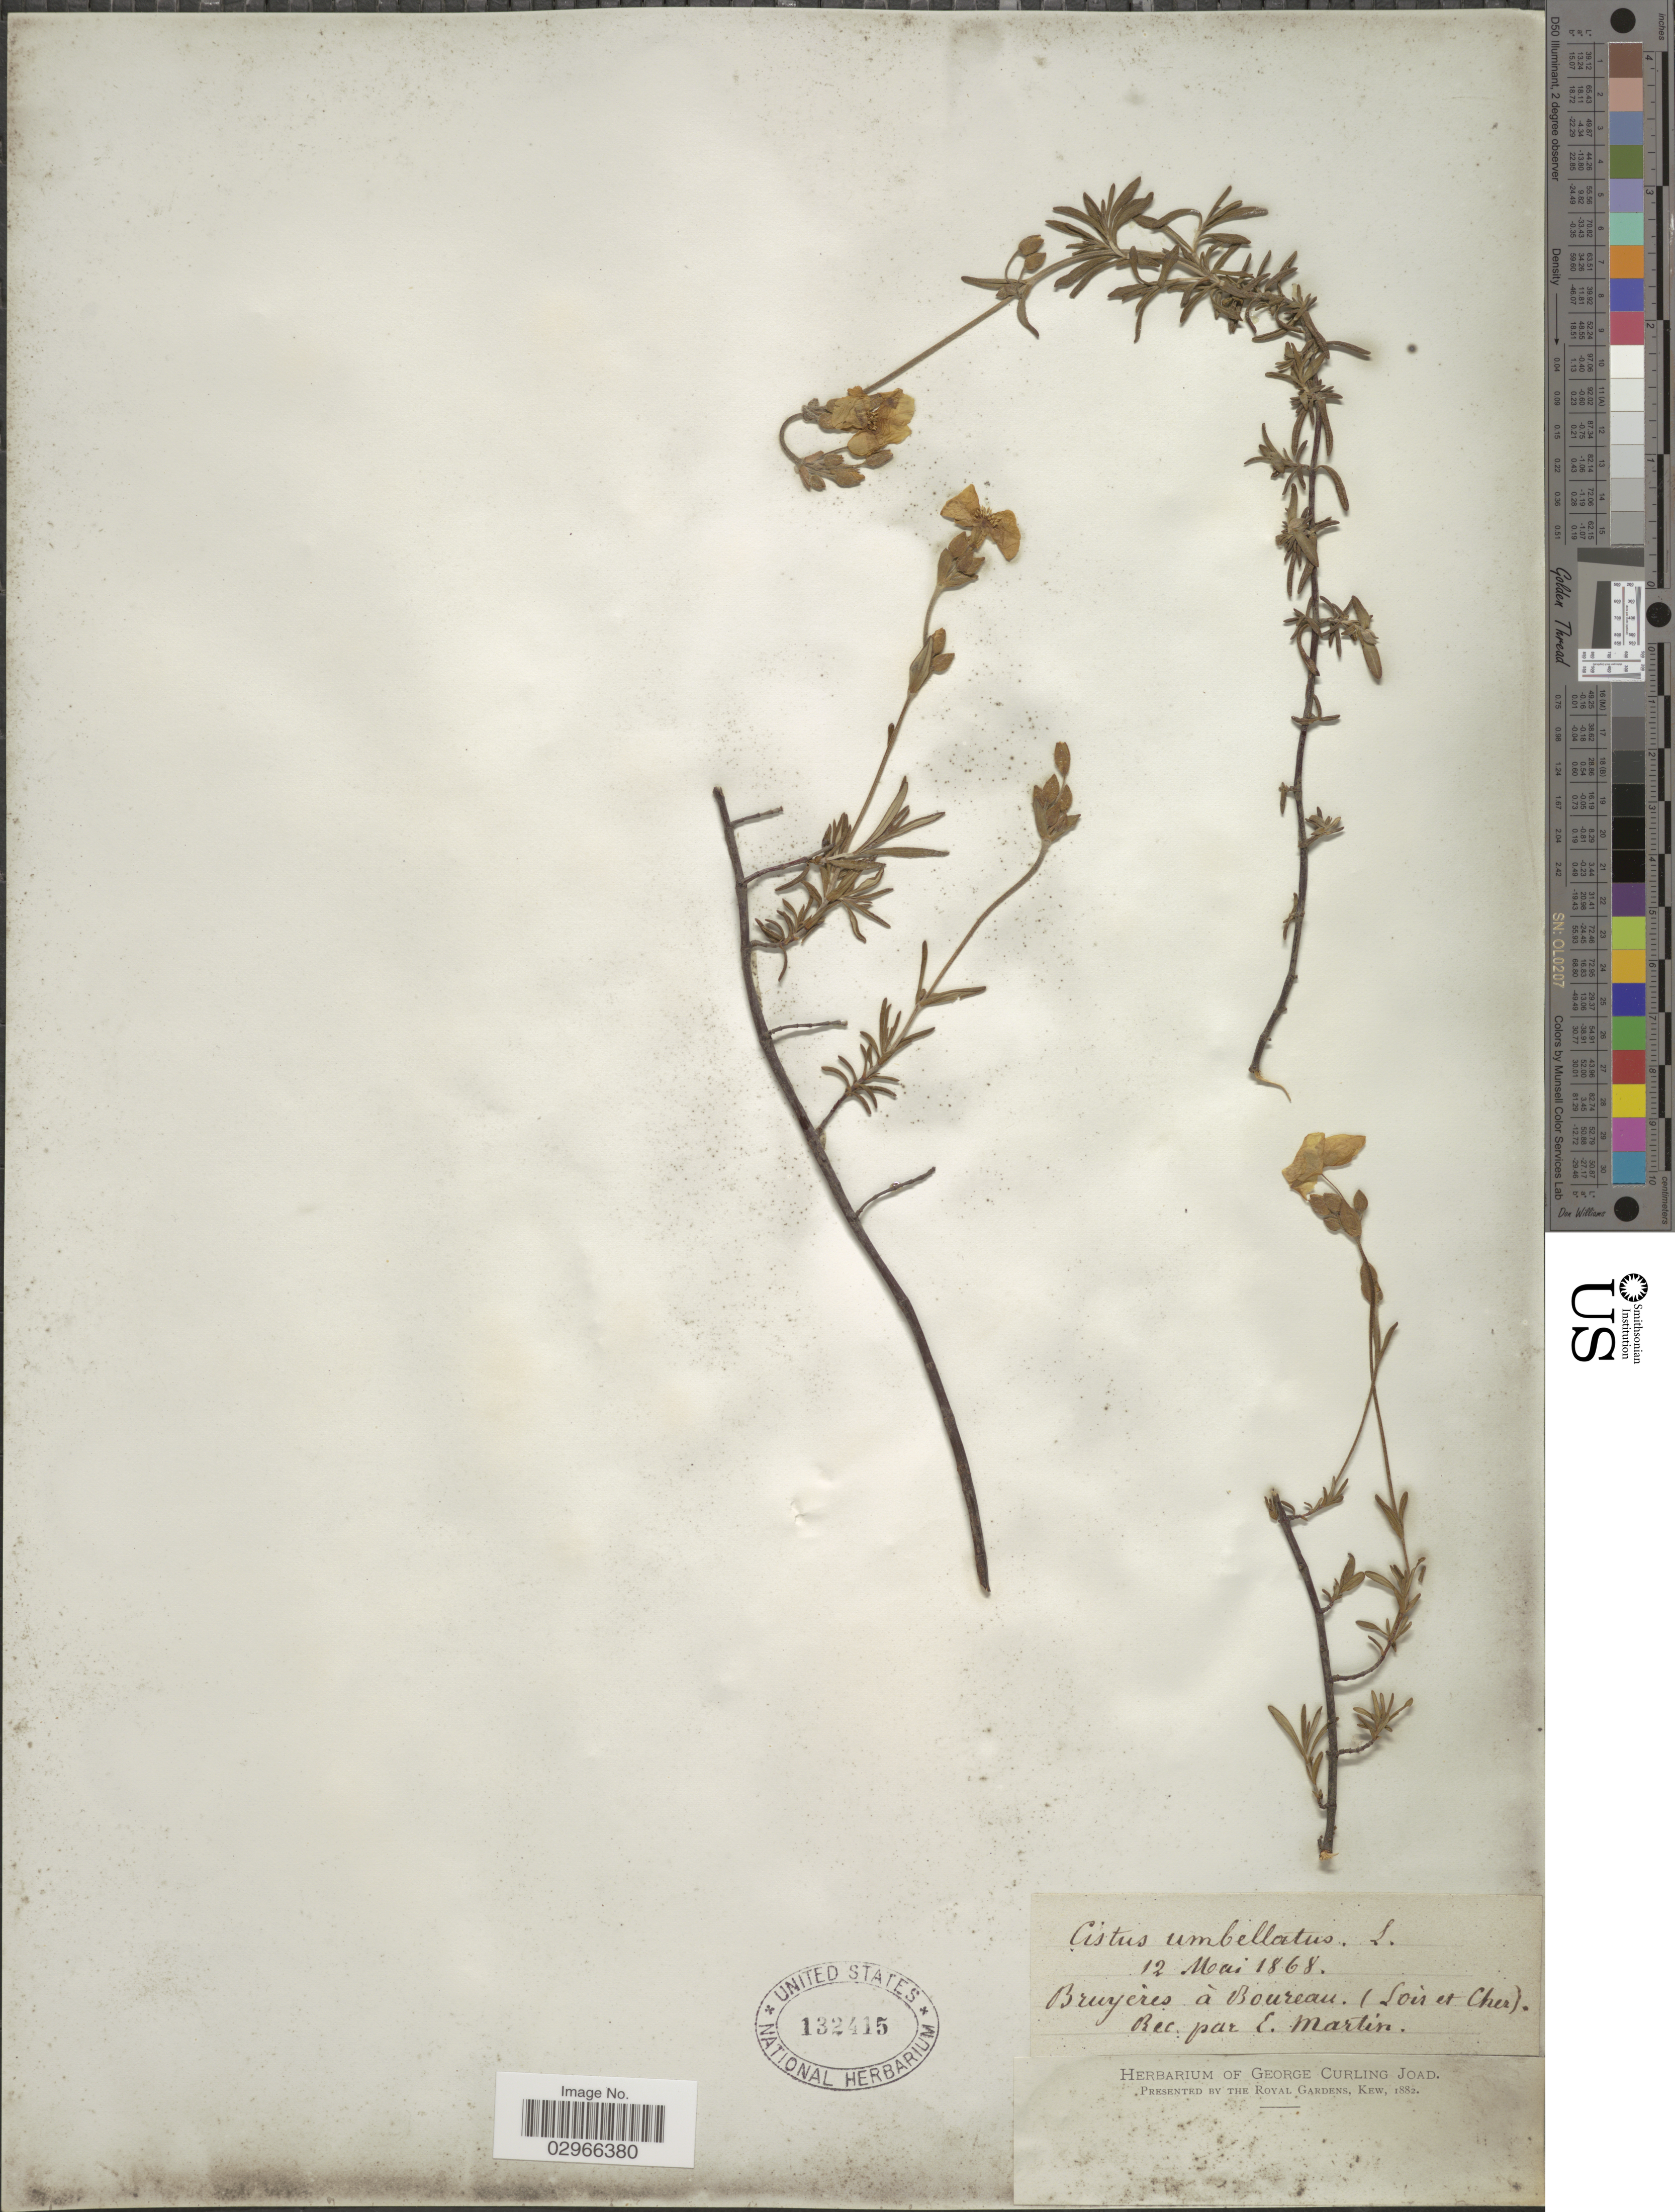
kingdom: Plantae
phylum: Tracheophyta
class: Magnoliopsida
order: Malvales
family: Cistaceae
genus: Halimium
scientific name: Halimium umbellatum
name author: Spach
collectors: E. Martin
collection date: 1868-05-12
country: France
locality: Bruyères à Boureau. (Loir et Cher).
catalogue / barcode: US 132415